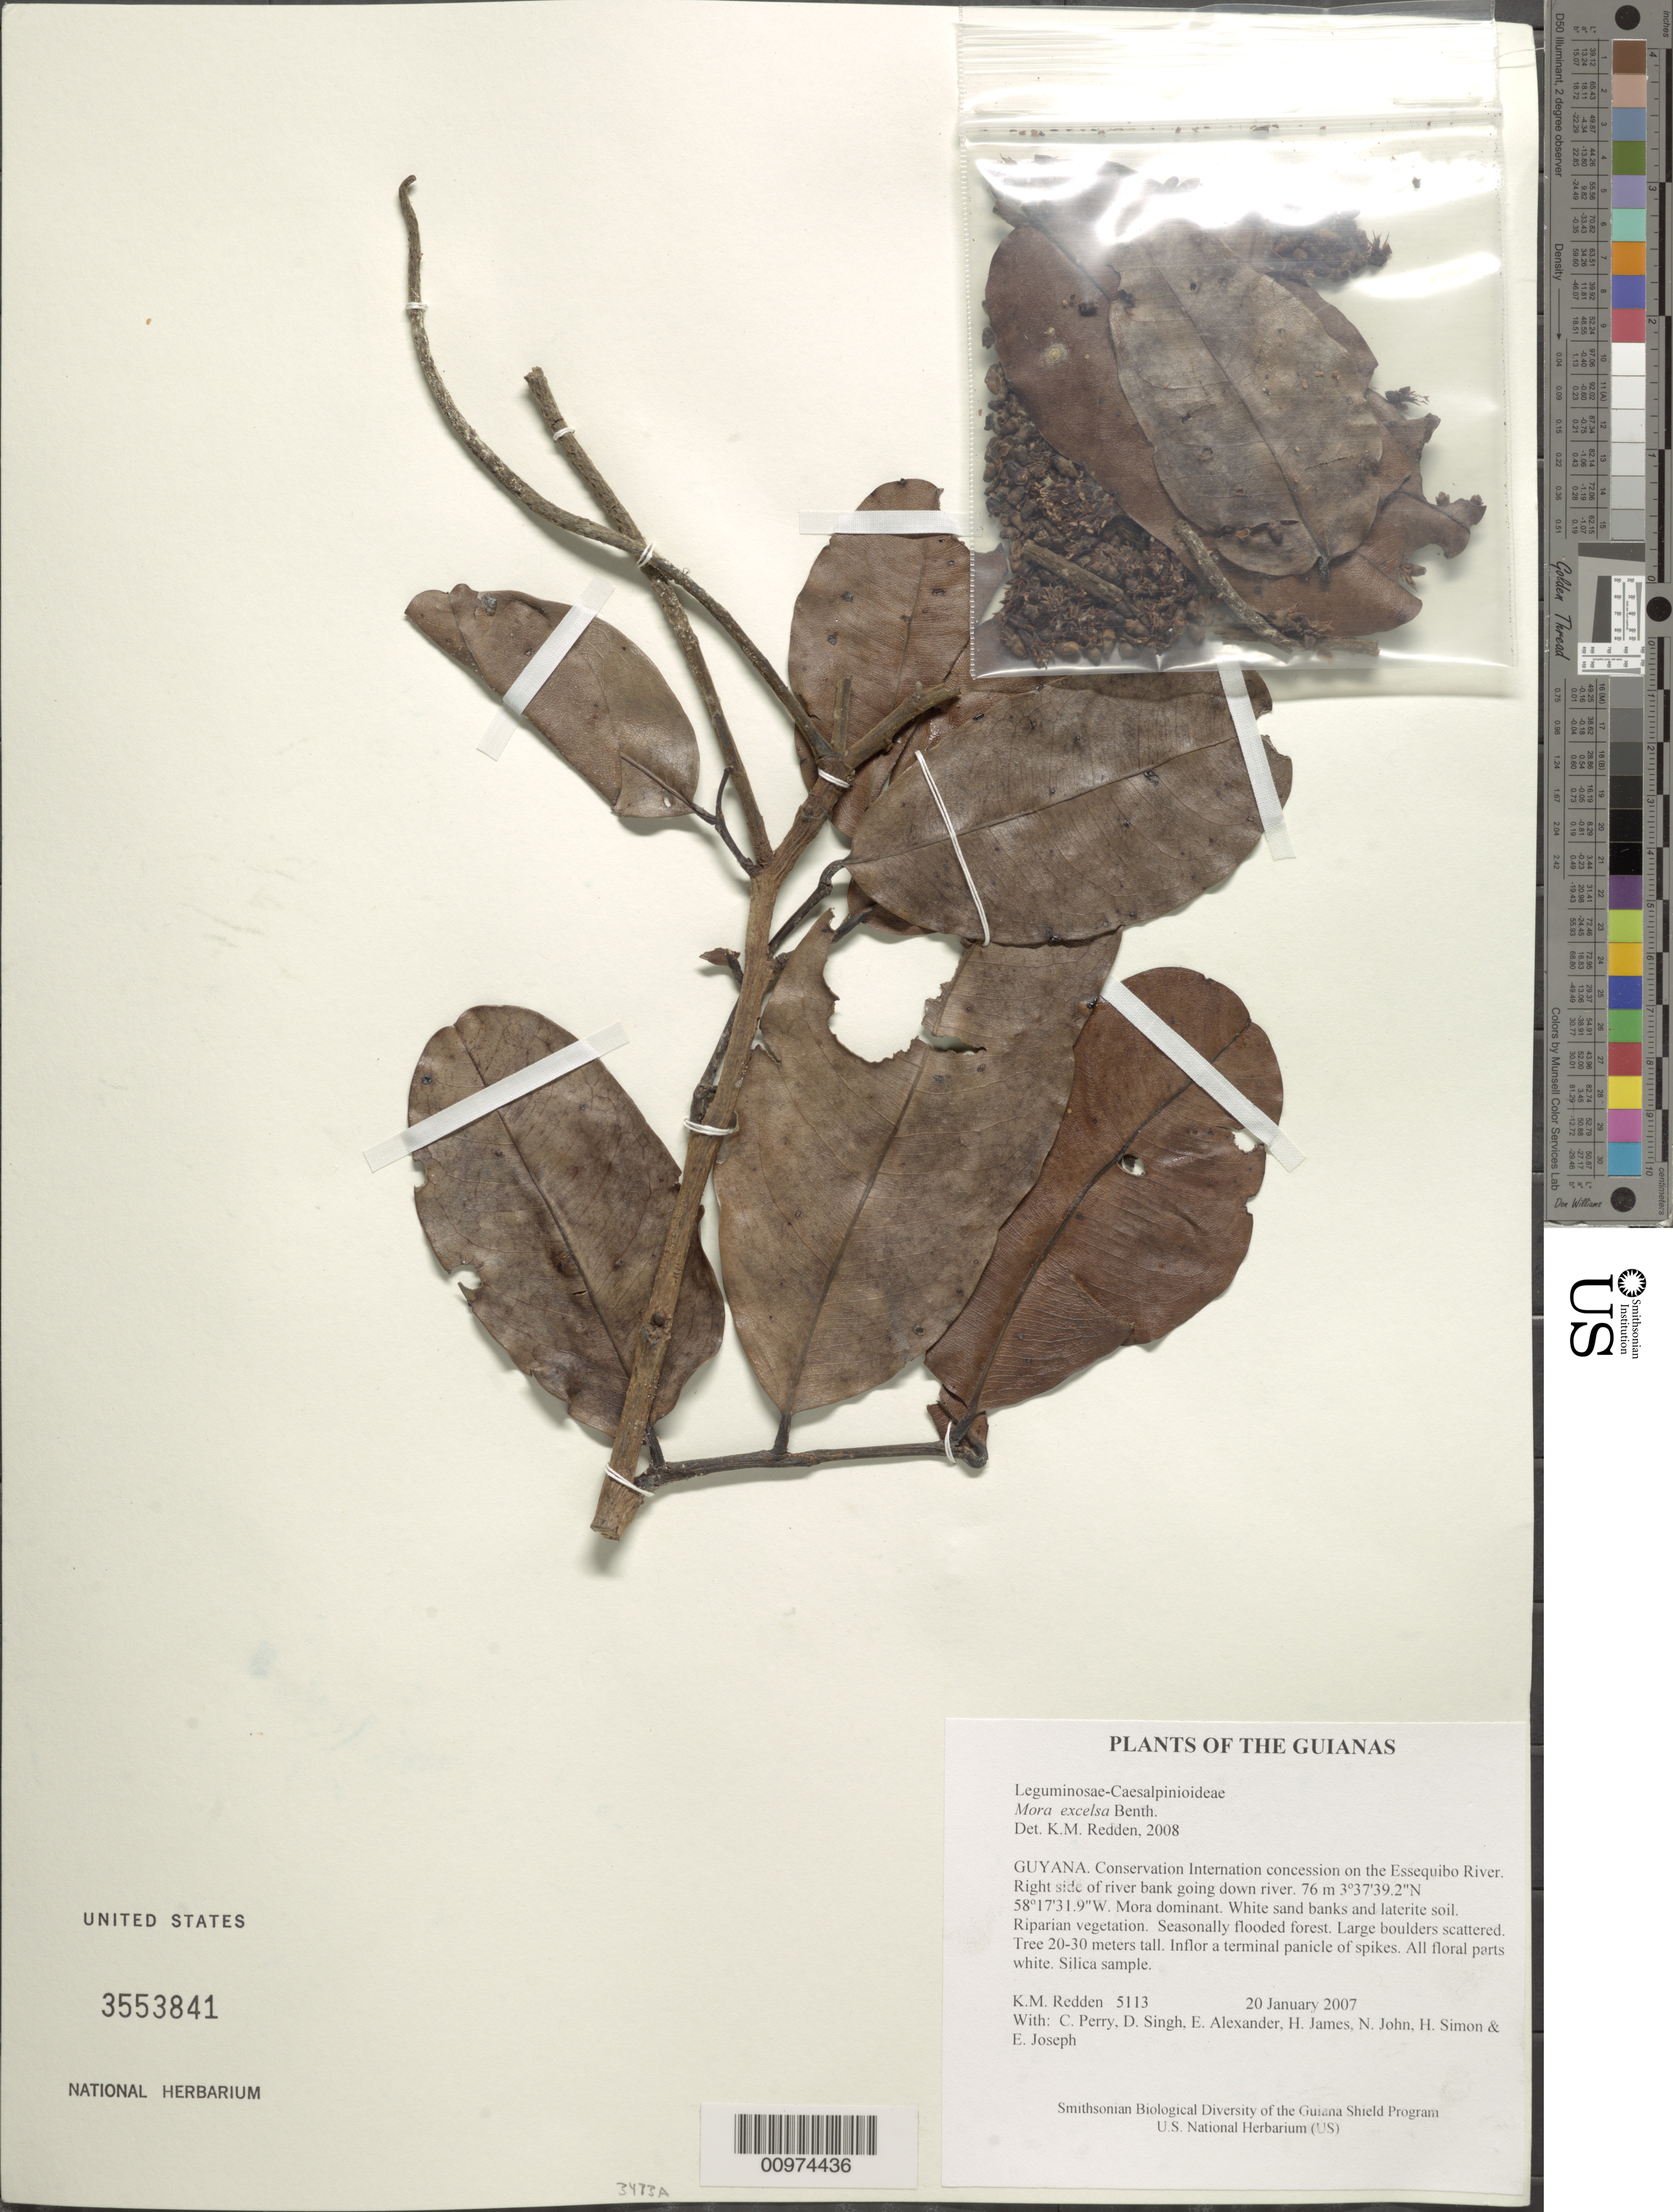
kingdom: Plantae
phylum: Tracheophyta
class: Magnoliopsida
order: Fabales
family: Fabaceae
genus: Mora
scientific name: Mora excelsa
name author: Benth.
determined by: Rico Arce, María de Lourdes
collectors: K. M. Redden, C. Perry, D. Singh, E. Alexander, H. James, N. John, H. Simon & E. Joseph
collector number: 5113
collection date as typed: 20 January 2007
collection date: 2007-01-20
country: Guyana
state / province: U. Takutu-U. Essequibo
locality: Conservation International concession on the Essequibo River. Right side of river bank going down river.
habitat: Mora dominant. White sand banks and laterite soil. Riparian vegetation. Seasonally flooded forest. Large boulders scattered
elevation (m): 76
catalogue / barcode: US 3553841